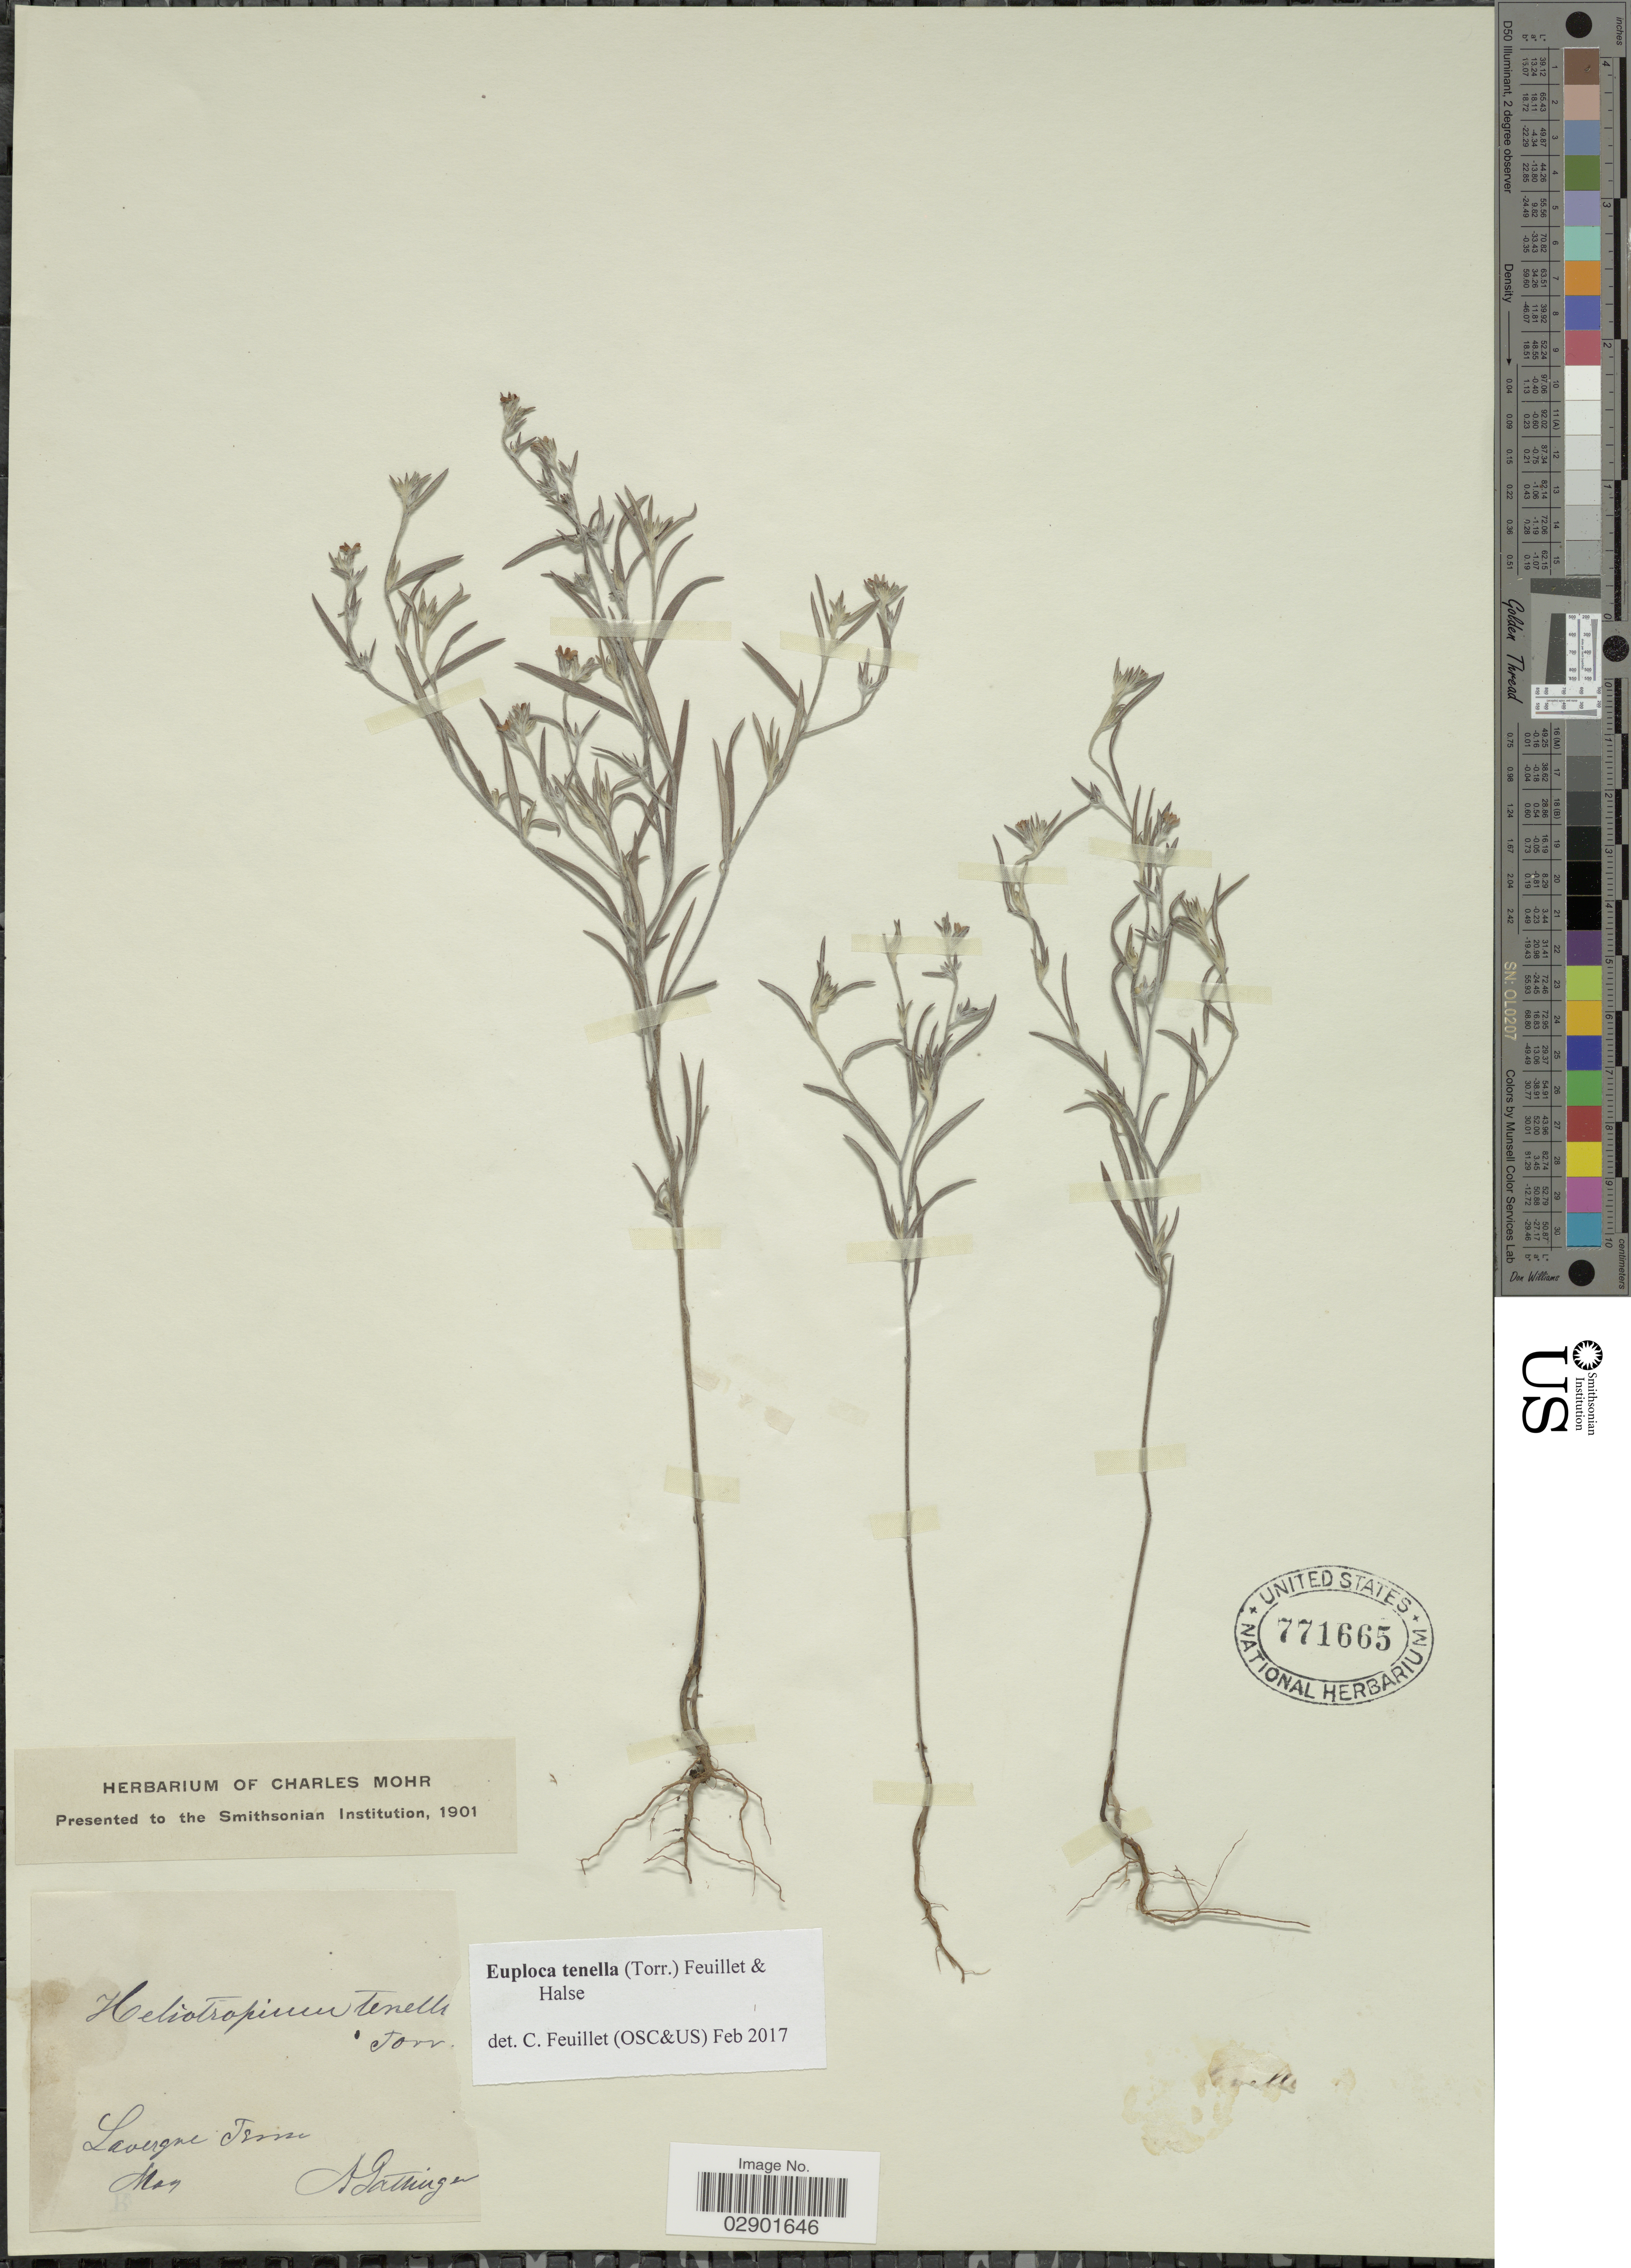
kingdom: Plantae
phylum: Tracheophyta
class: Magnoliopsida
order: Boraginales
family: Heliotropiaceae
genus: Euploca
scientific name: Euploca polyphylla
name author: (Lehm.) J.I.M. Melo & Semir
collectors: A. Gattinger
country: United States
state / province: Tennessee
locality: Lavergne.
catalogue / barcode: US 771665